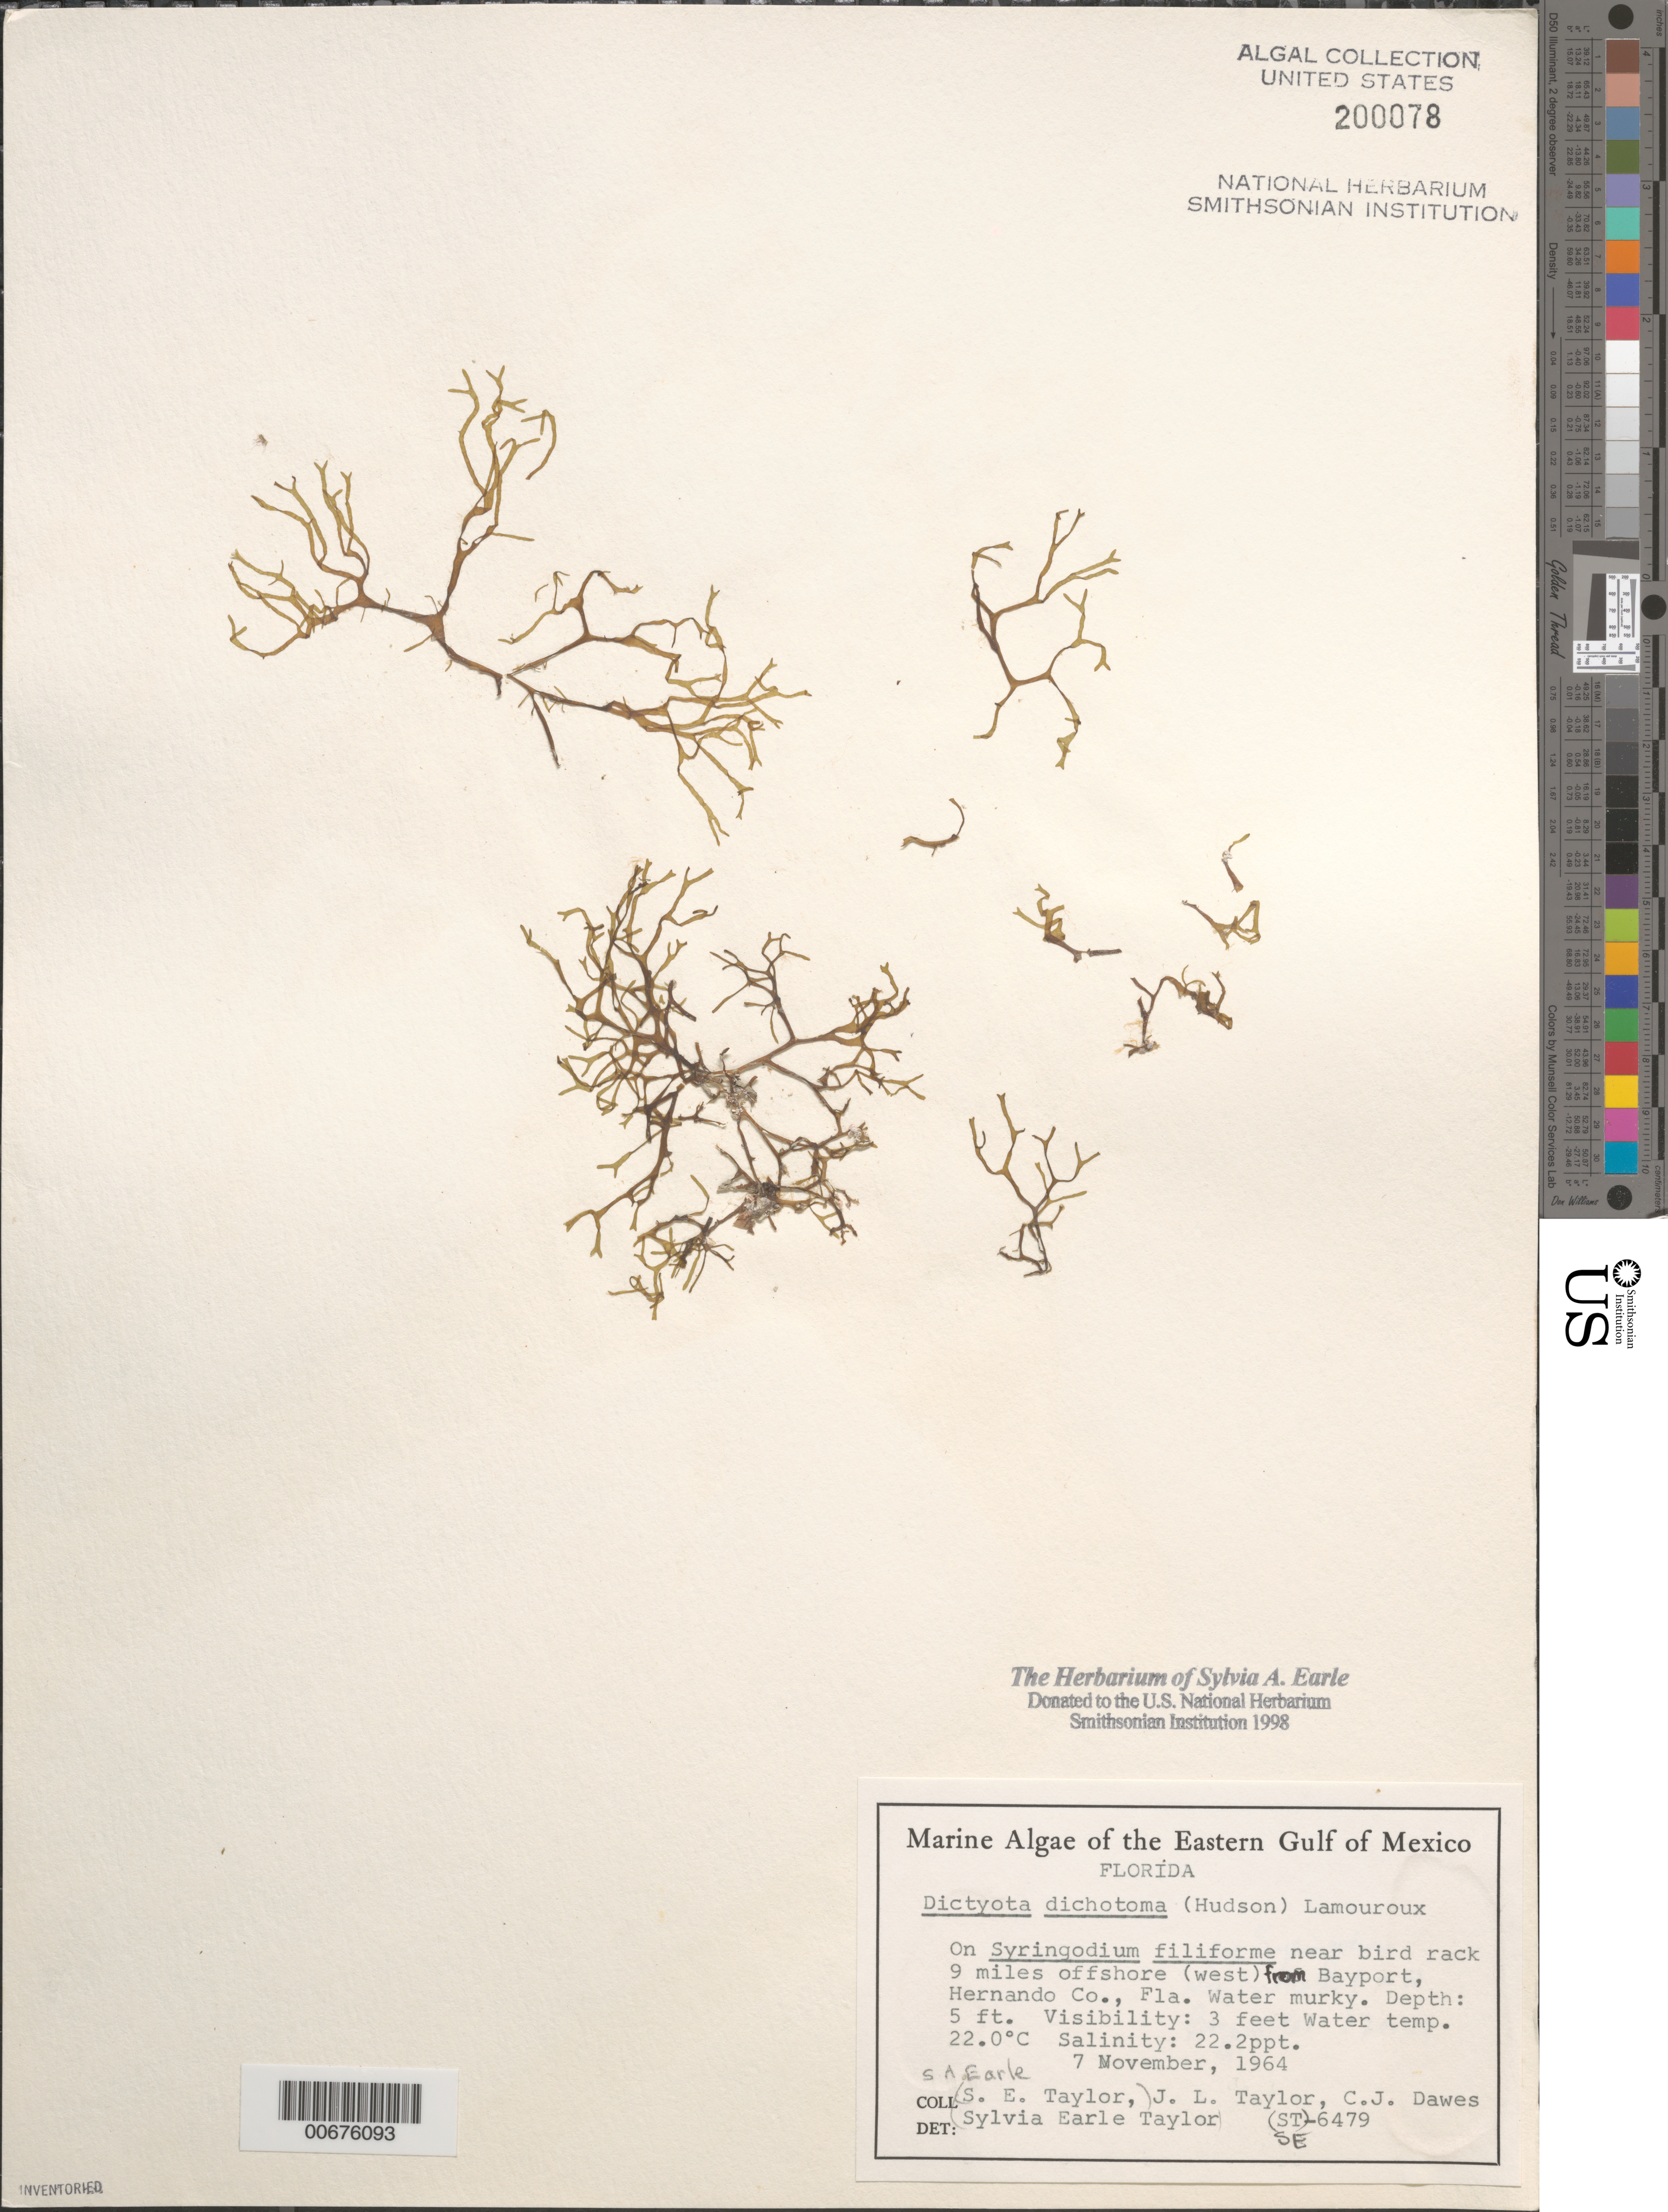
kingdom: Chromista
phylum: Ochrophyta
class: Phaeophyceae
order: Dictyotales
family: Dictyotaceae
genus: Dictyota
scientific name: Dictyota dichotoma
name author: (Huds.) J.V.Lamouroux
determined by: Earle, S. A.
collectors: S. A. Earle, J. L. Taylor & C. Dawes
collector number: SE 6479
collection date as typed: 07 Nov 1964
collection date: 1964-11-07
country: United States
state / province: Florida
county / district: Hernando County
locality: Near bird rack 9 miles off (west of) Bayport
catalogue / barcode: US 200078